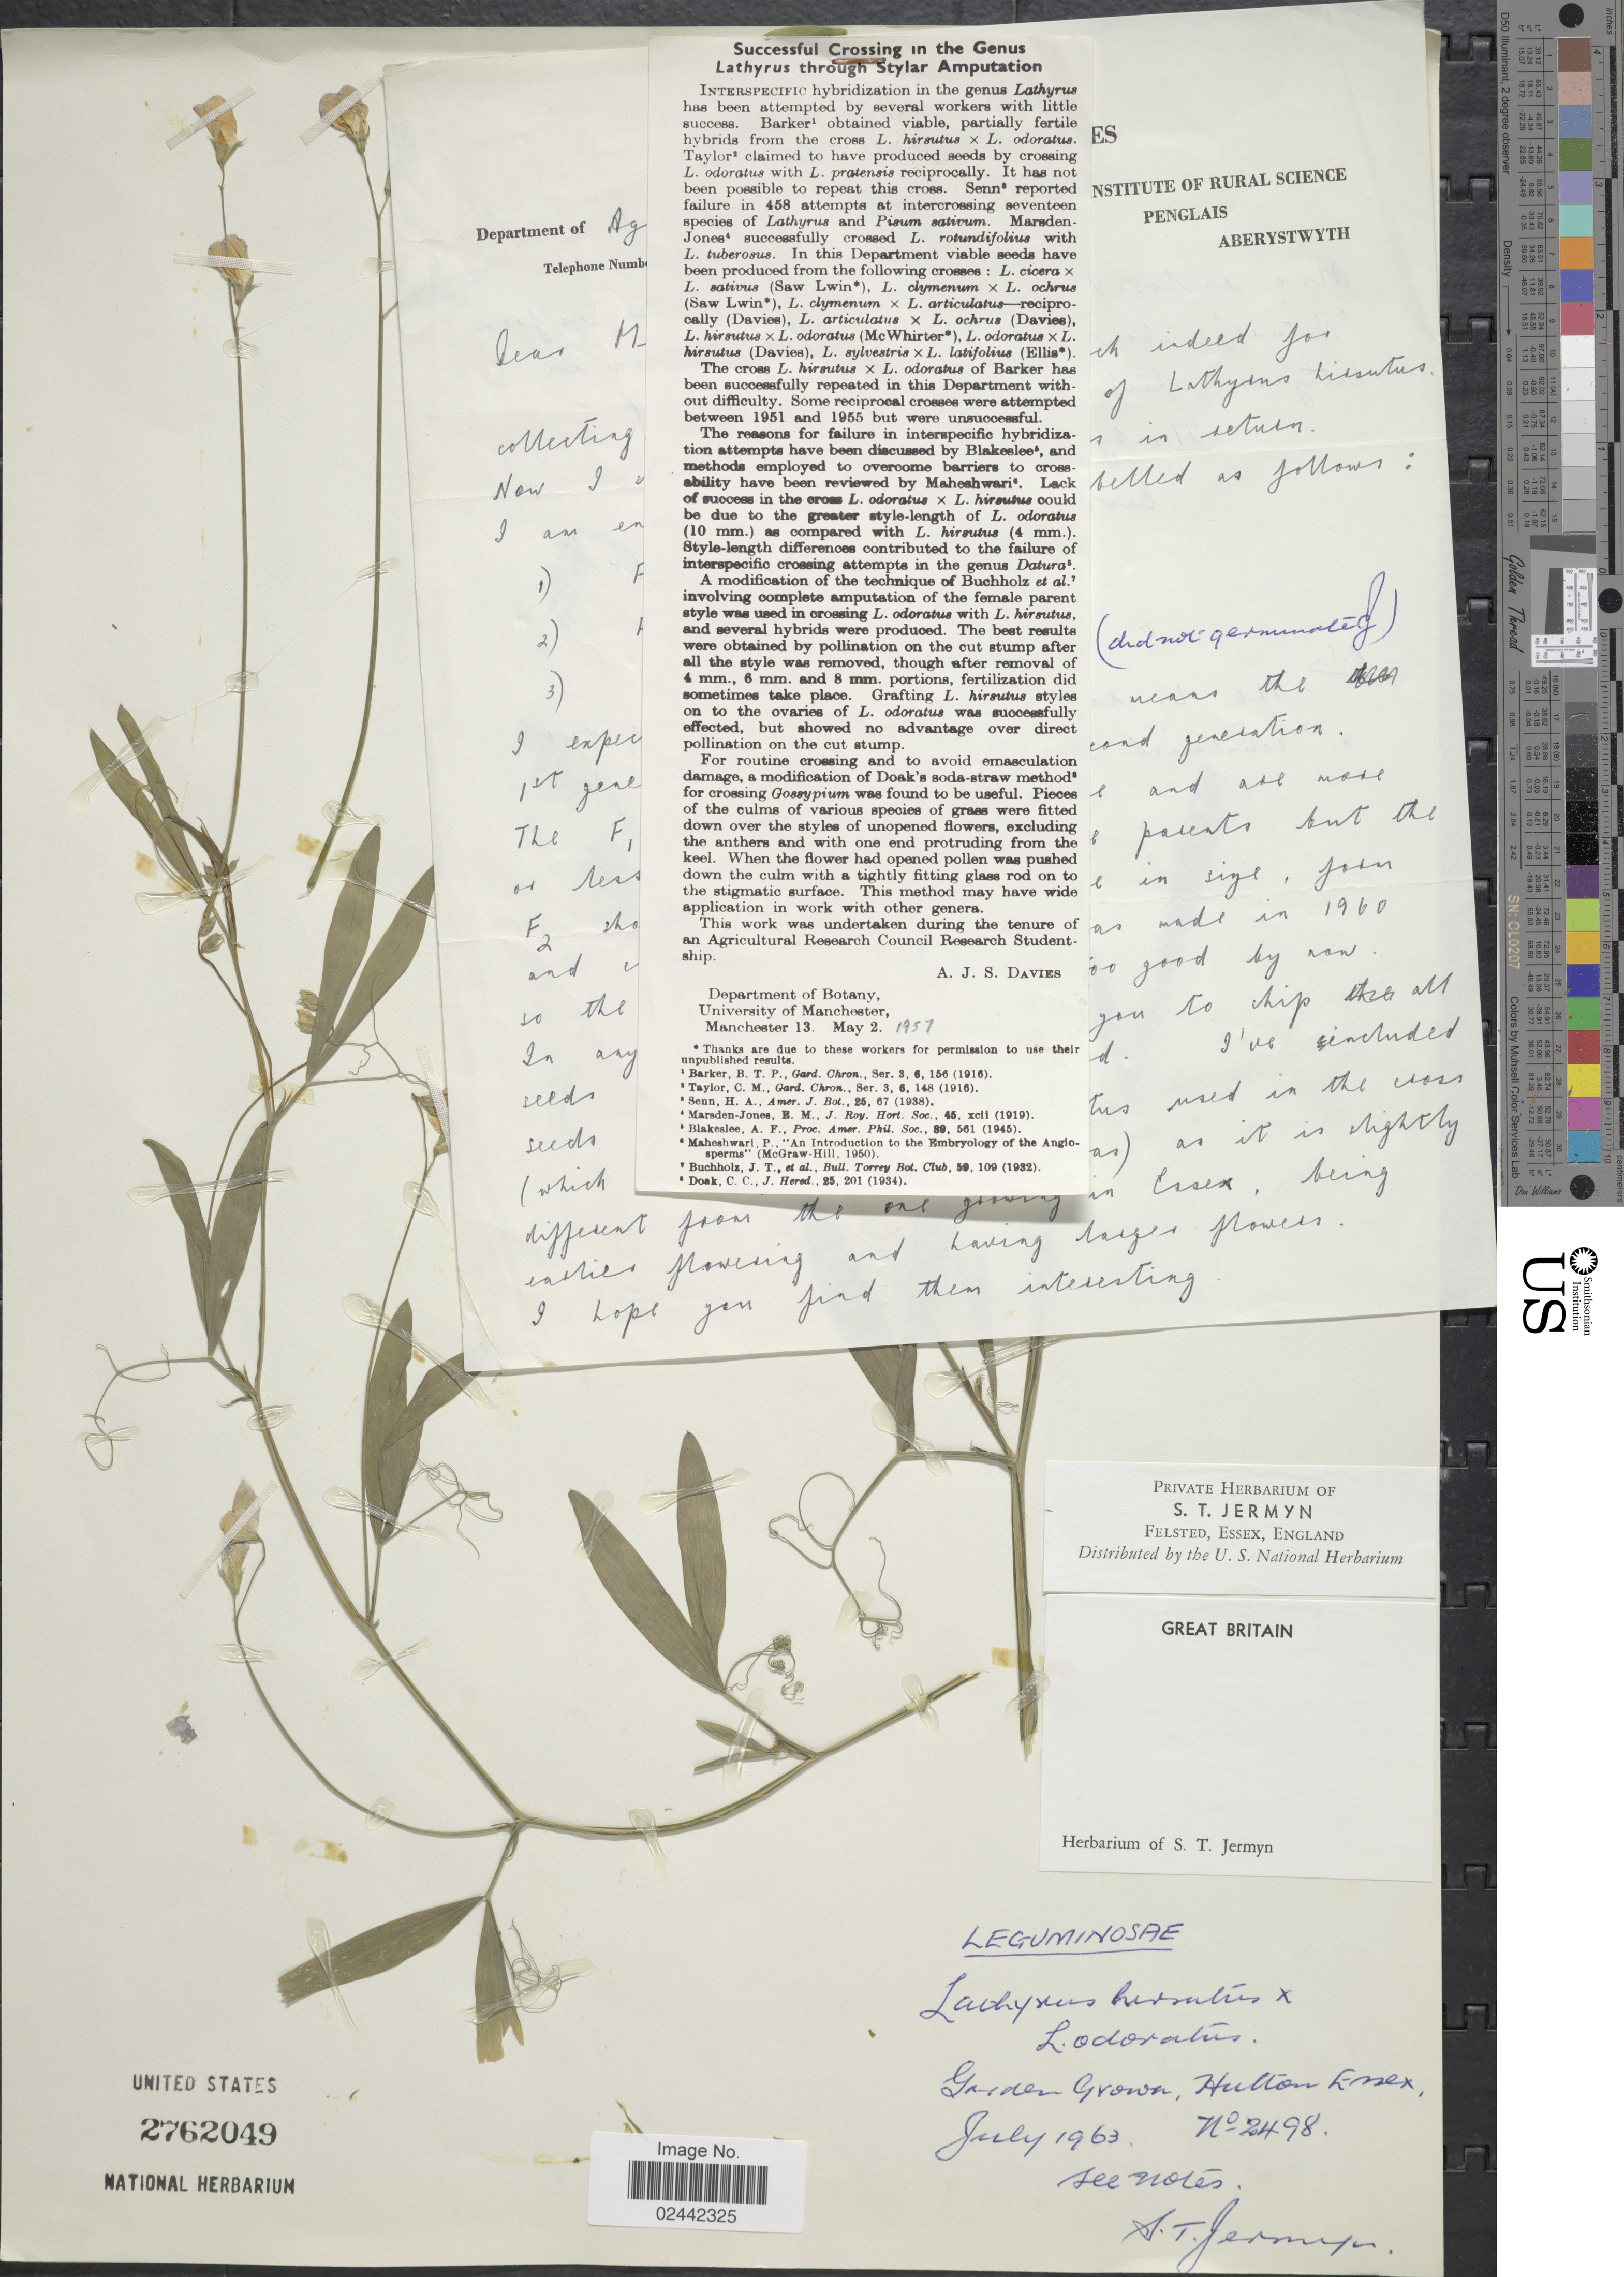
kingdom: Plantae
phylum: Tracheophyta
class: Magnoliopsida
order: Fabales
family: Fabaceae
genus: Lathyrus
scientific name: Lathyrus hirsutus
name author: L.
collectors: S. Jermyn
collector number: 2498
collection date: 1963-07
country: United Kingdom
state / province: England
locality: Great Britain, Garden Grown, Hulton Essex.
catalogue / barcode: US 2762049